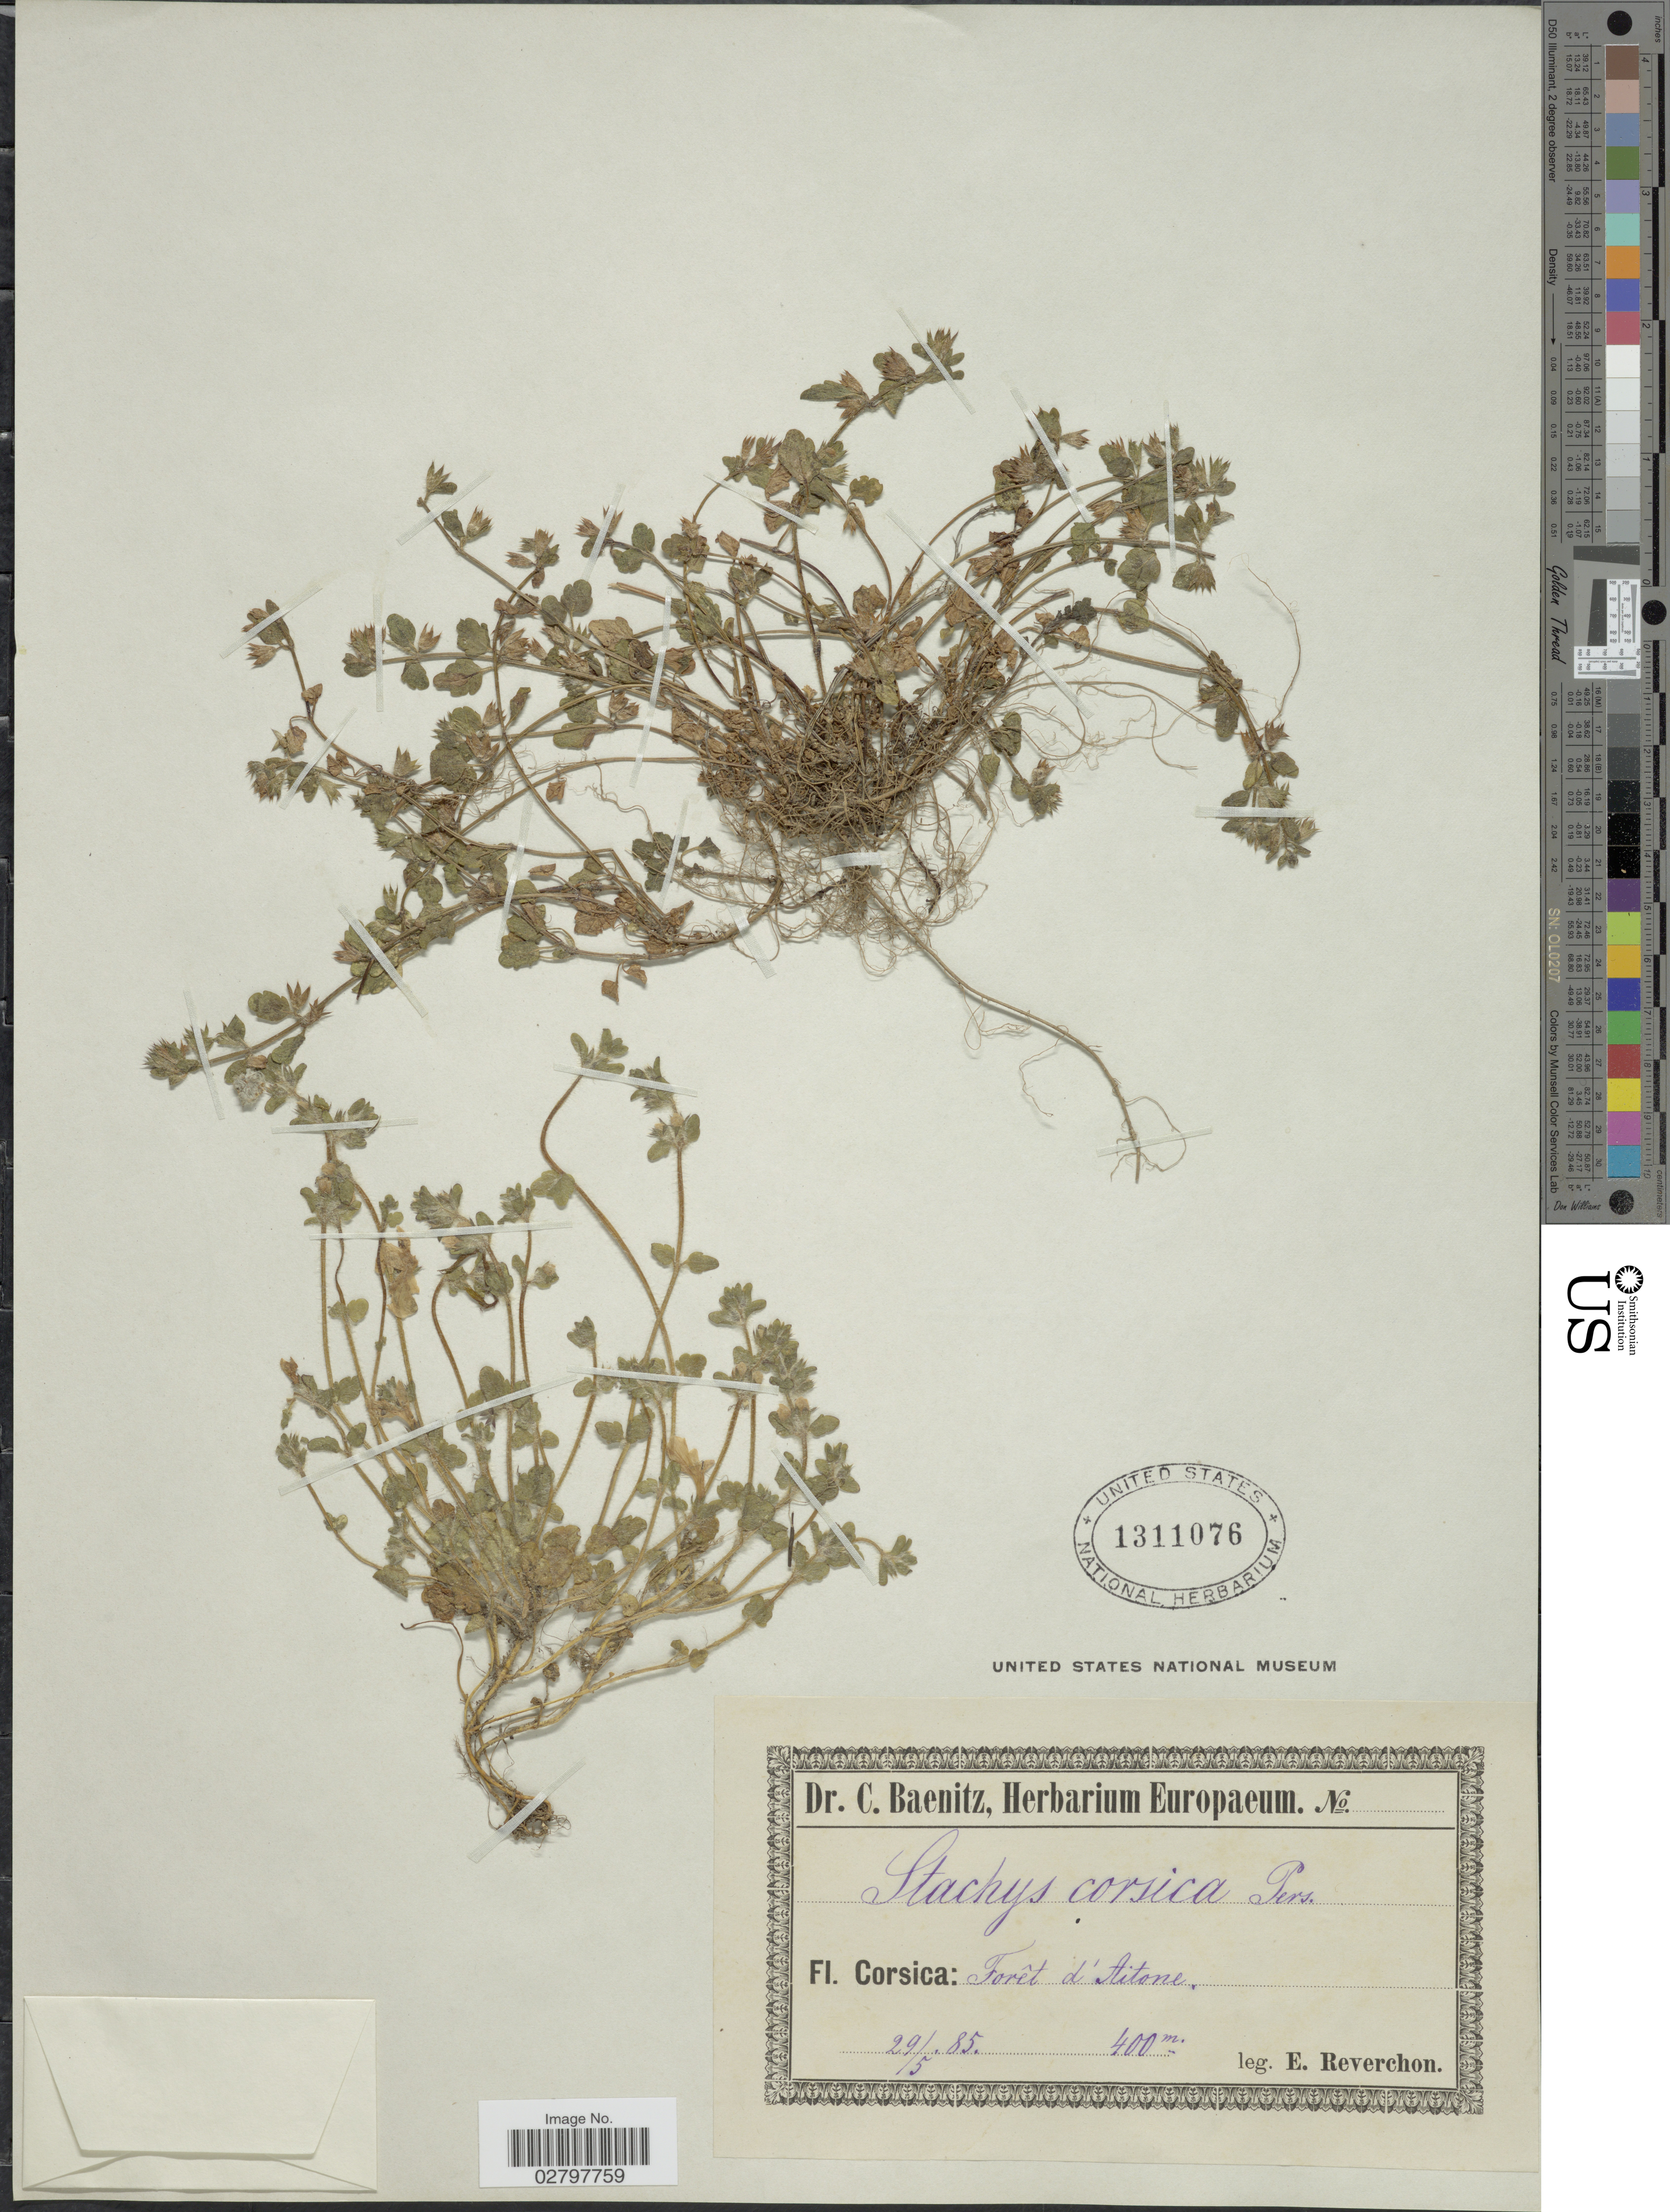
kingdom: Plantae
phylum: Tracheophyta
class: Magnoliopsida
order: Lamiales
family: Lamiaceae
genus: Stachys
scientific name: Stachys corsica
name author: Pers.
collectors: E. Reverchon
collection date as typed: Transcribed d/m/y: 29/5/85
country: France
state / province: Corsica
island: Corse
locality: Corsica: Forêt d'Aitone.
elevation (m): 400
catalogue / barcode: US 1311076